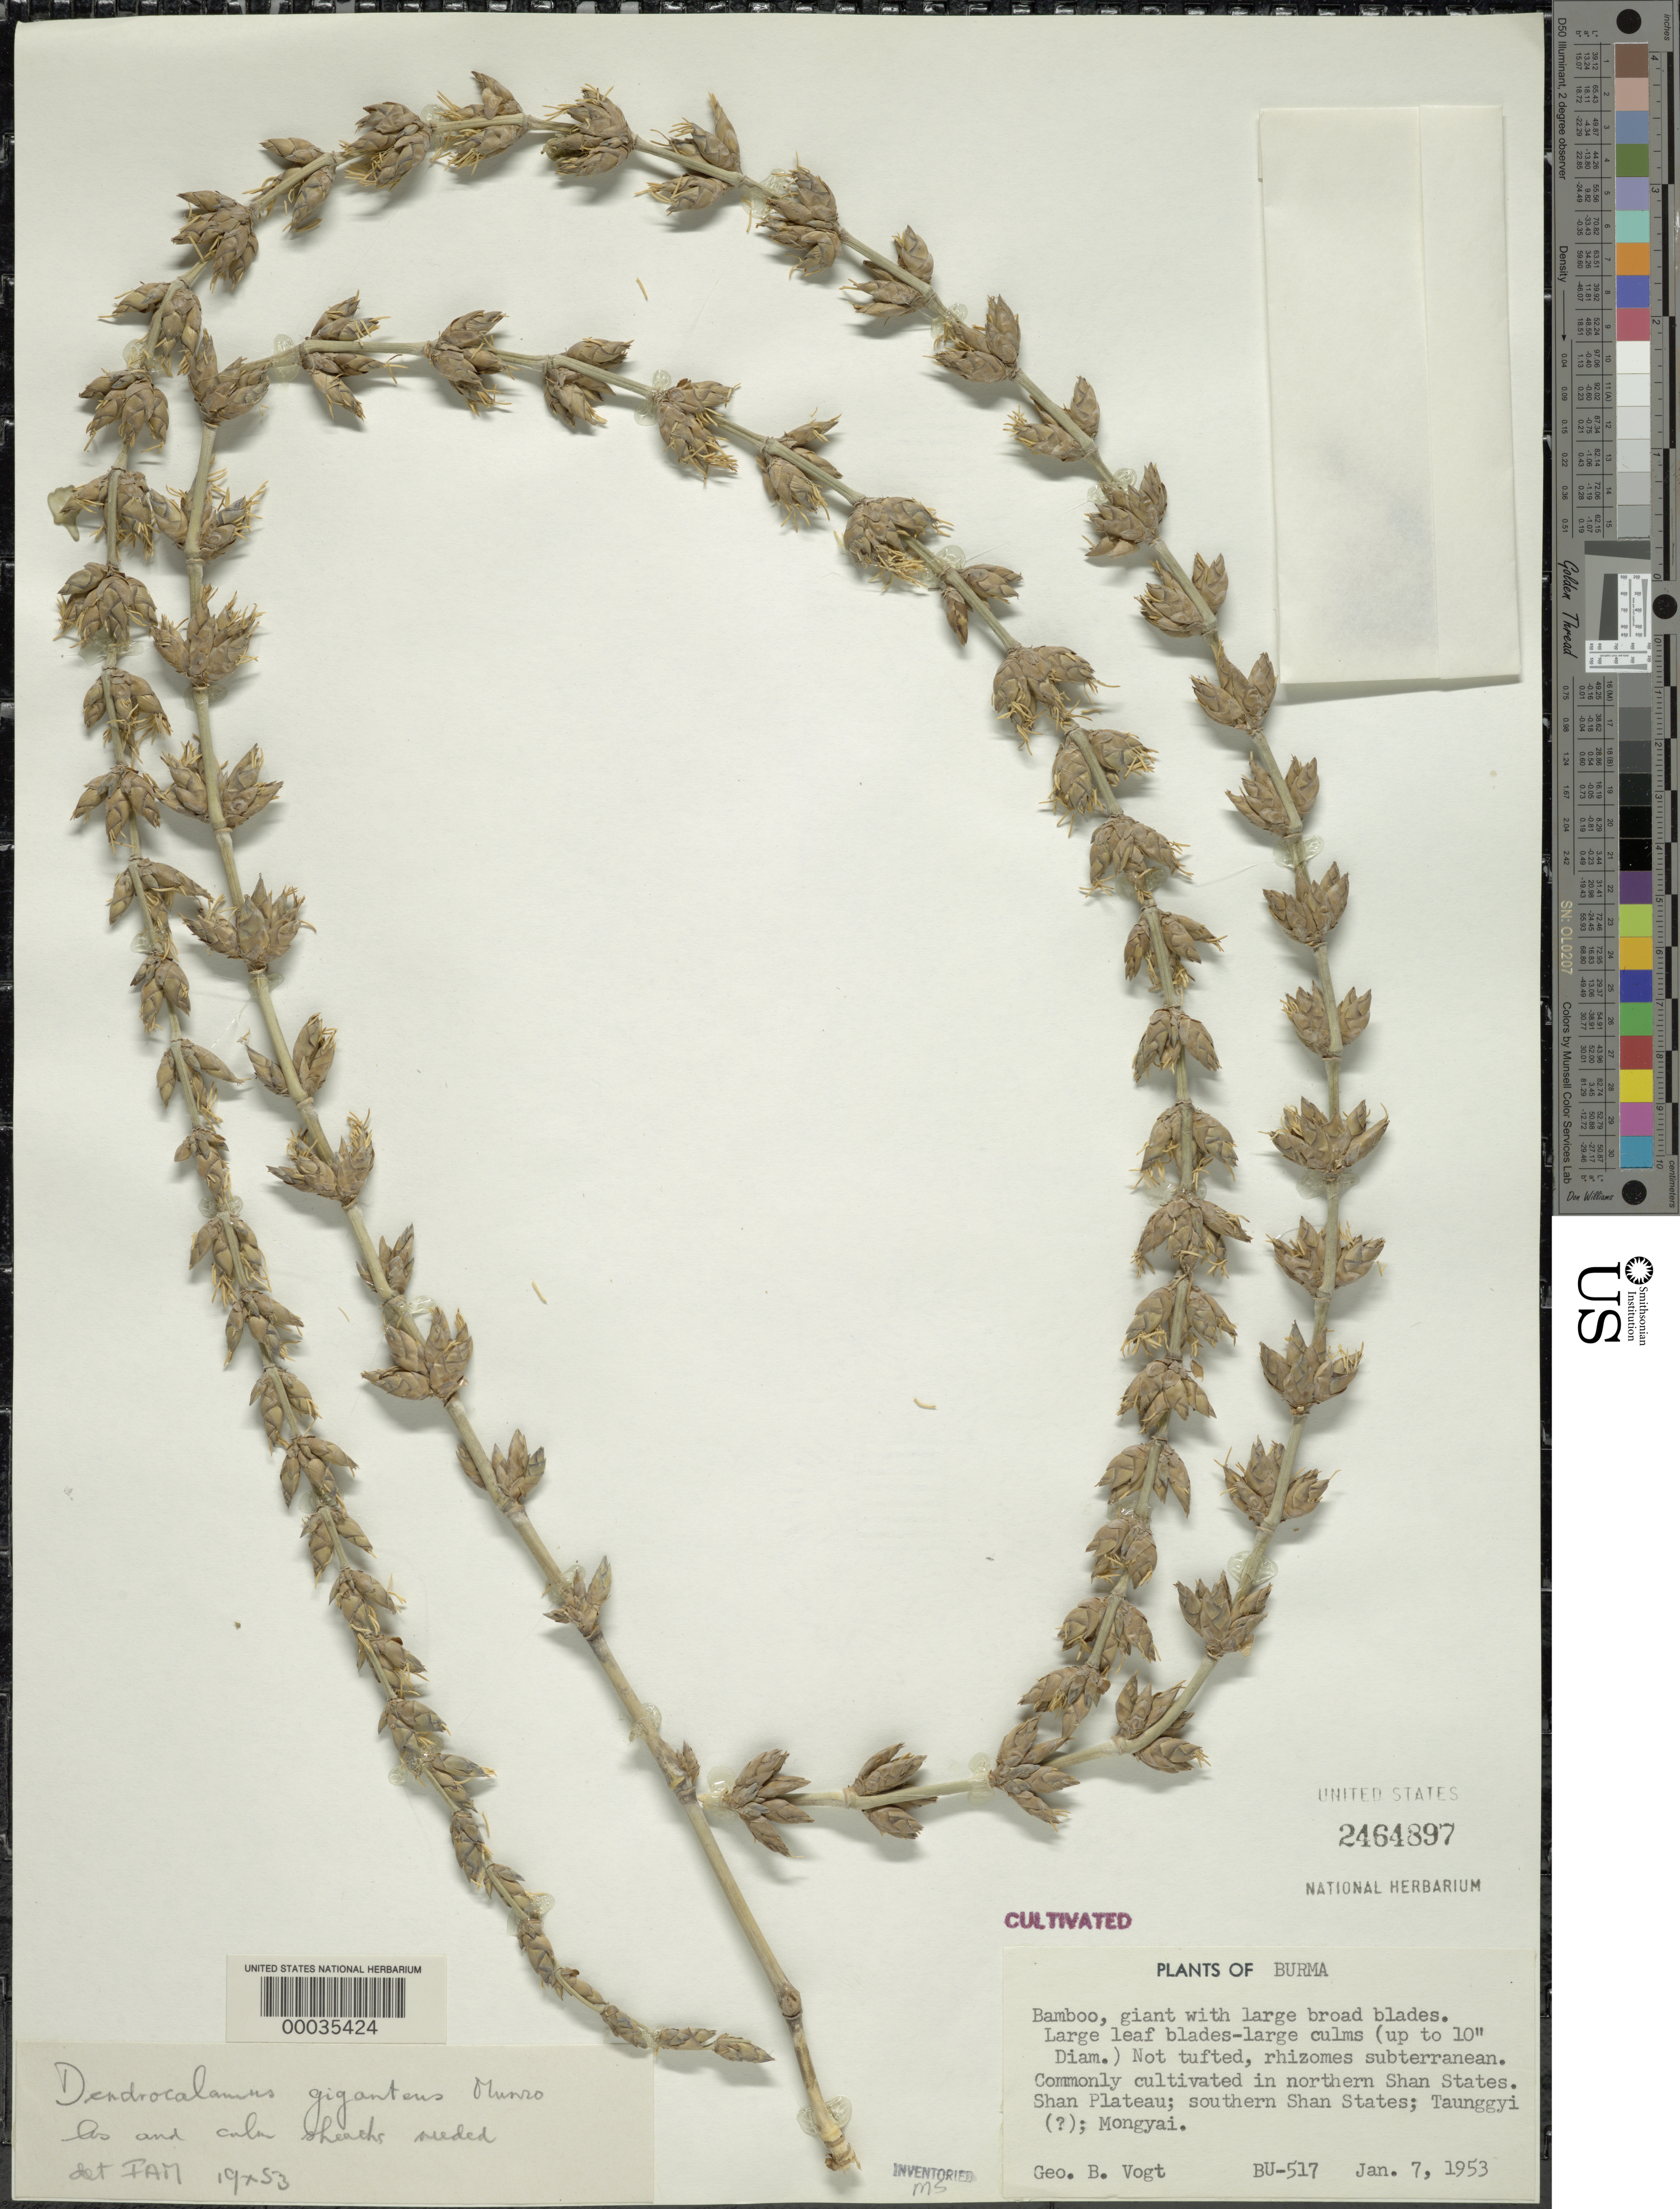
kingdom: Plantae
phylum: Tracheophyta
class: Liliopsida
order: Poales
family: Poaceae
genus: Dendrocalamus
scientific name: Dendrocalamus giganteus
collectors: G. B. Vogt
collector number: Bu-517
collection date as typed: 07 Jan 1953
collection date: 1953-01-07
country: Myanmar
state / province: Shan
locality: Shan Plateau, Taunggyi, Mongyai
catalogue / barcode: US 2464897